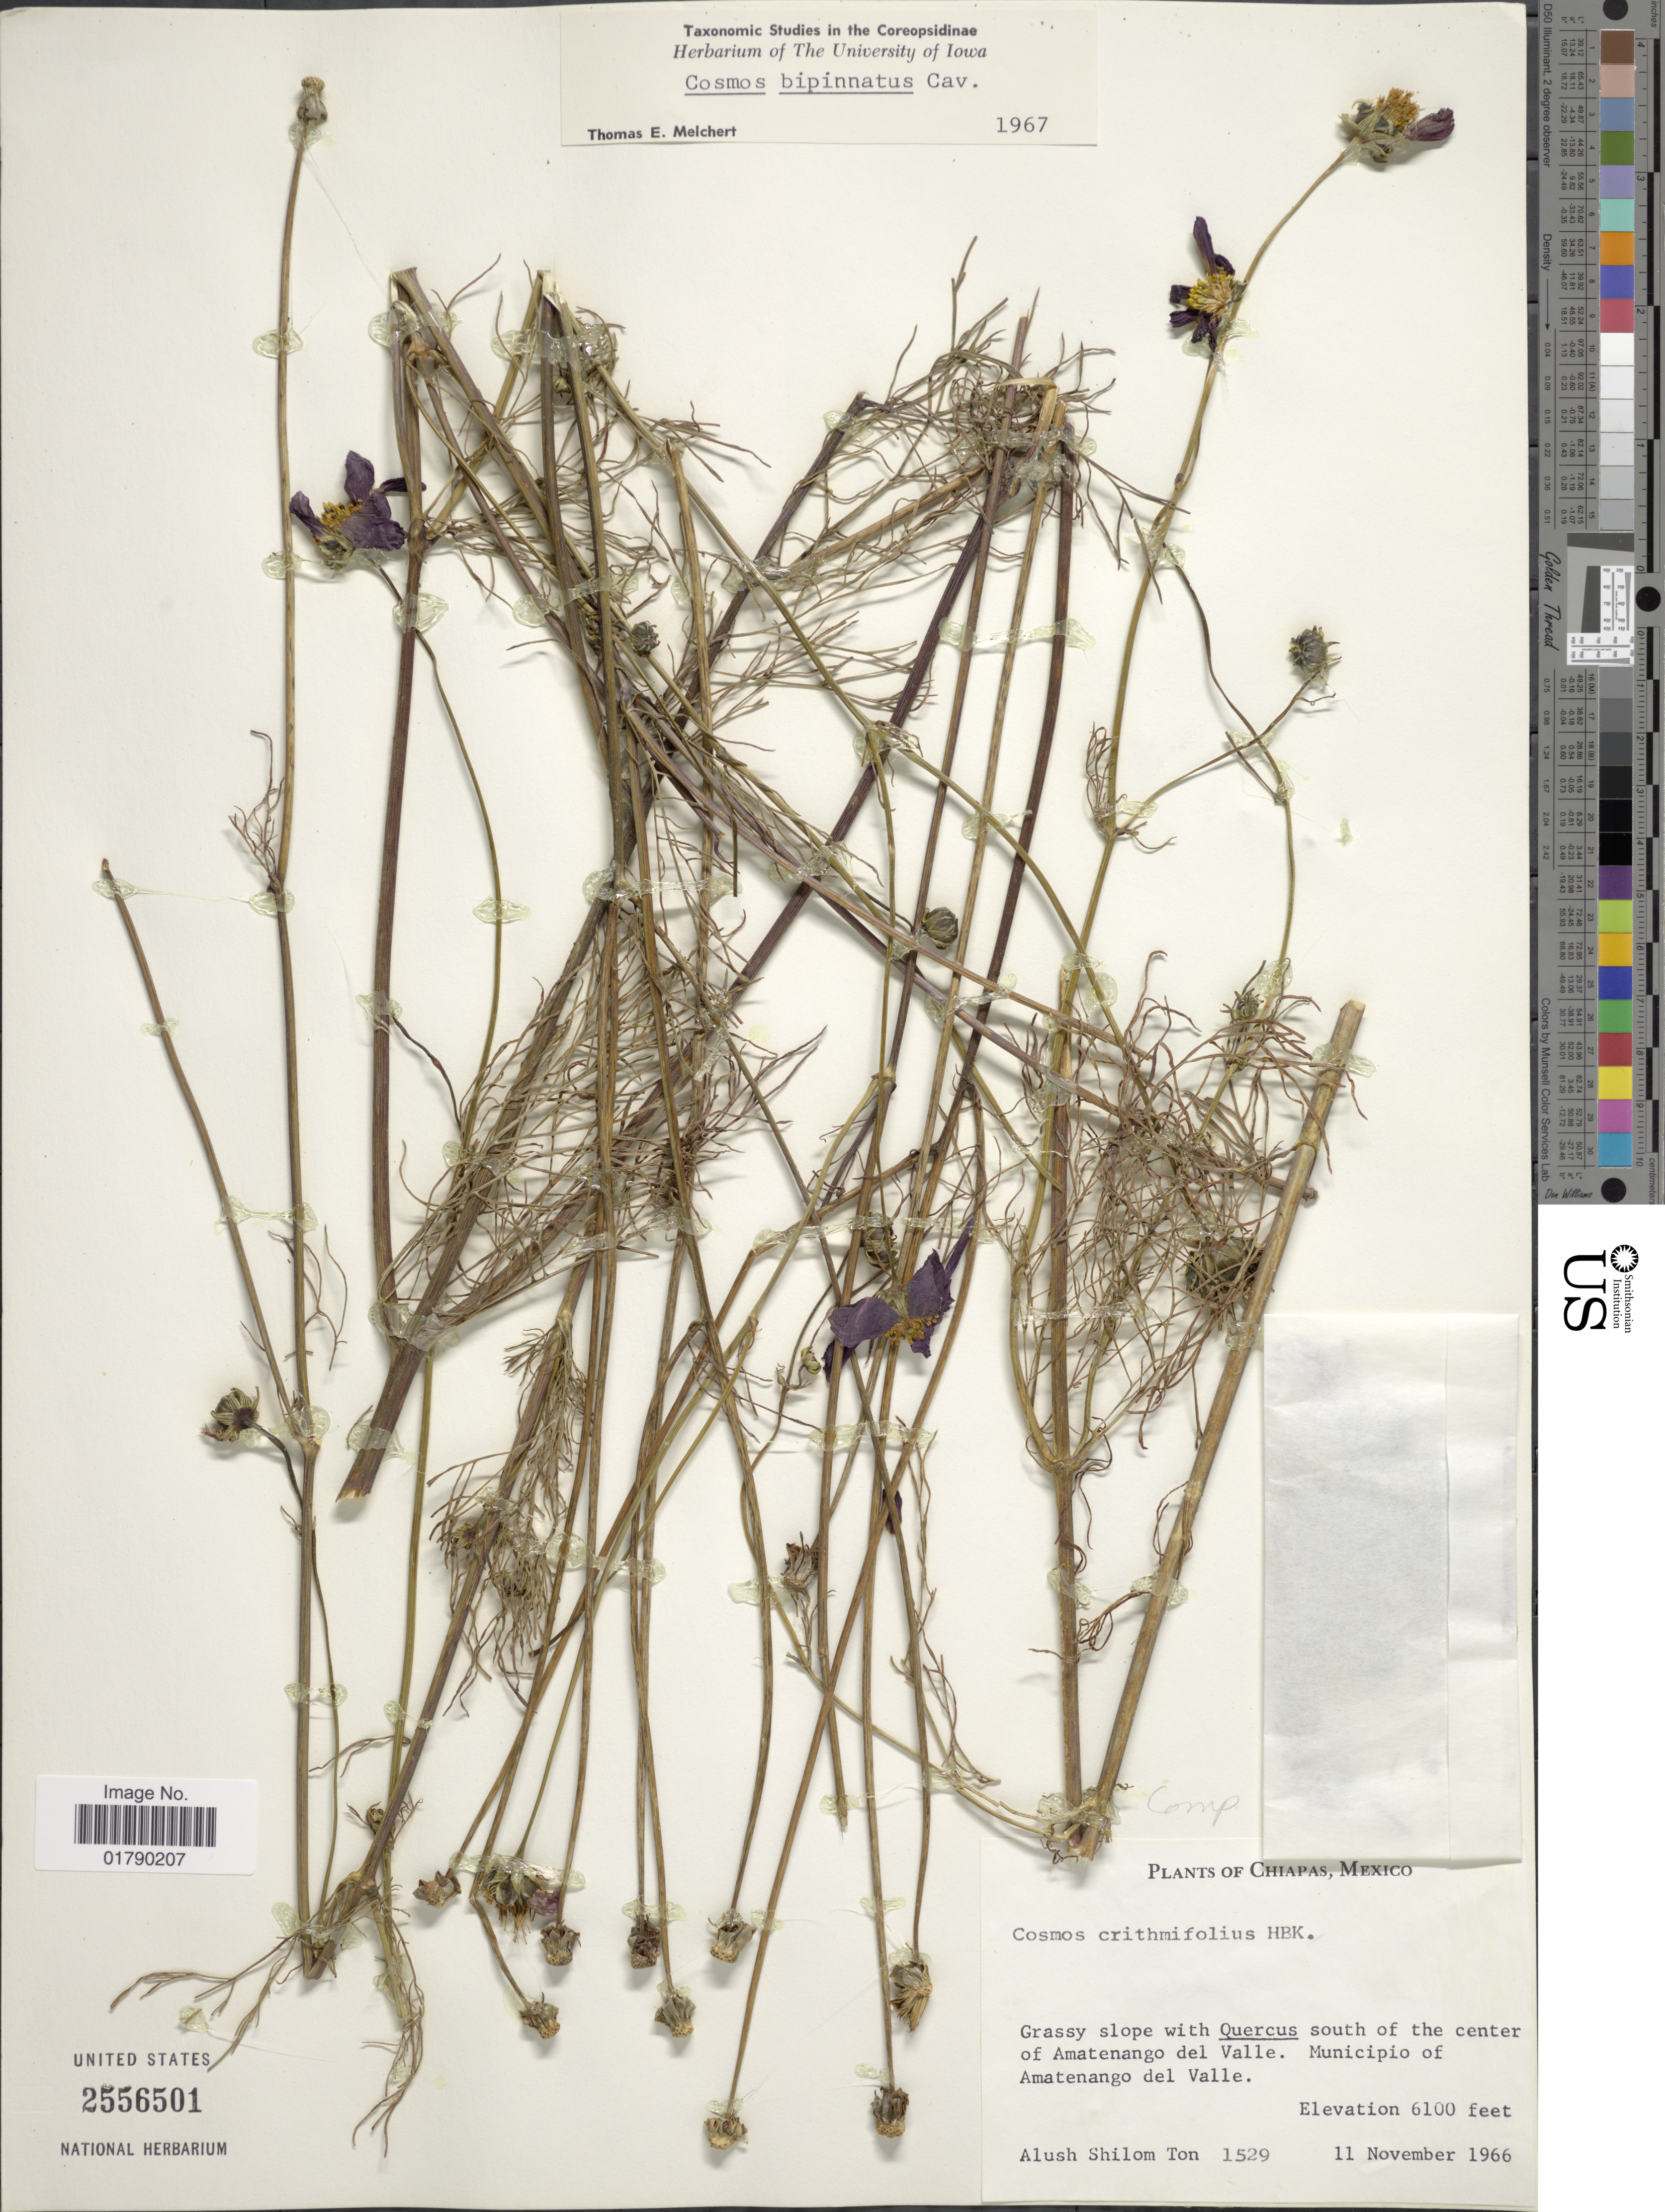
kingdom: Plantae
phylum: Tracheophyta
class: Magnoliopsida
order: Asterales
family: Asteraceae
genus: Cosmos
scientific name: Cosmos bipinnatus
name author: Cav.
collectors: A. M. Ton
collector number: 1529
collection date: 1966-11-11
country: Mexico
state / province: Chiapas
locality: South of the center of Amatenango del Valle, Municipio of Amatenango del Valle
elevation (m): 1859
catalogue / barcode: US 2556501